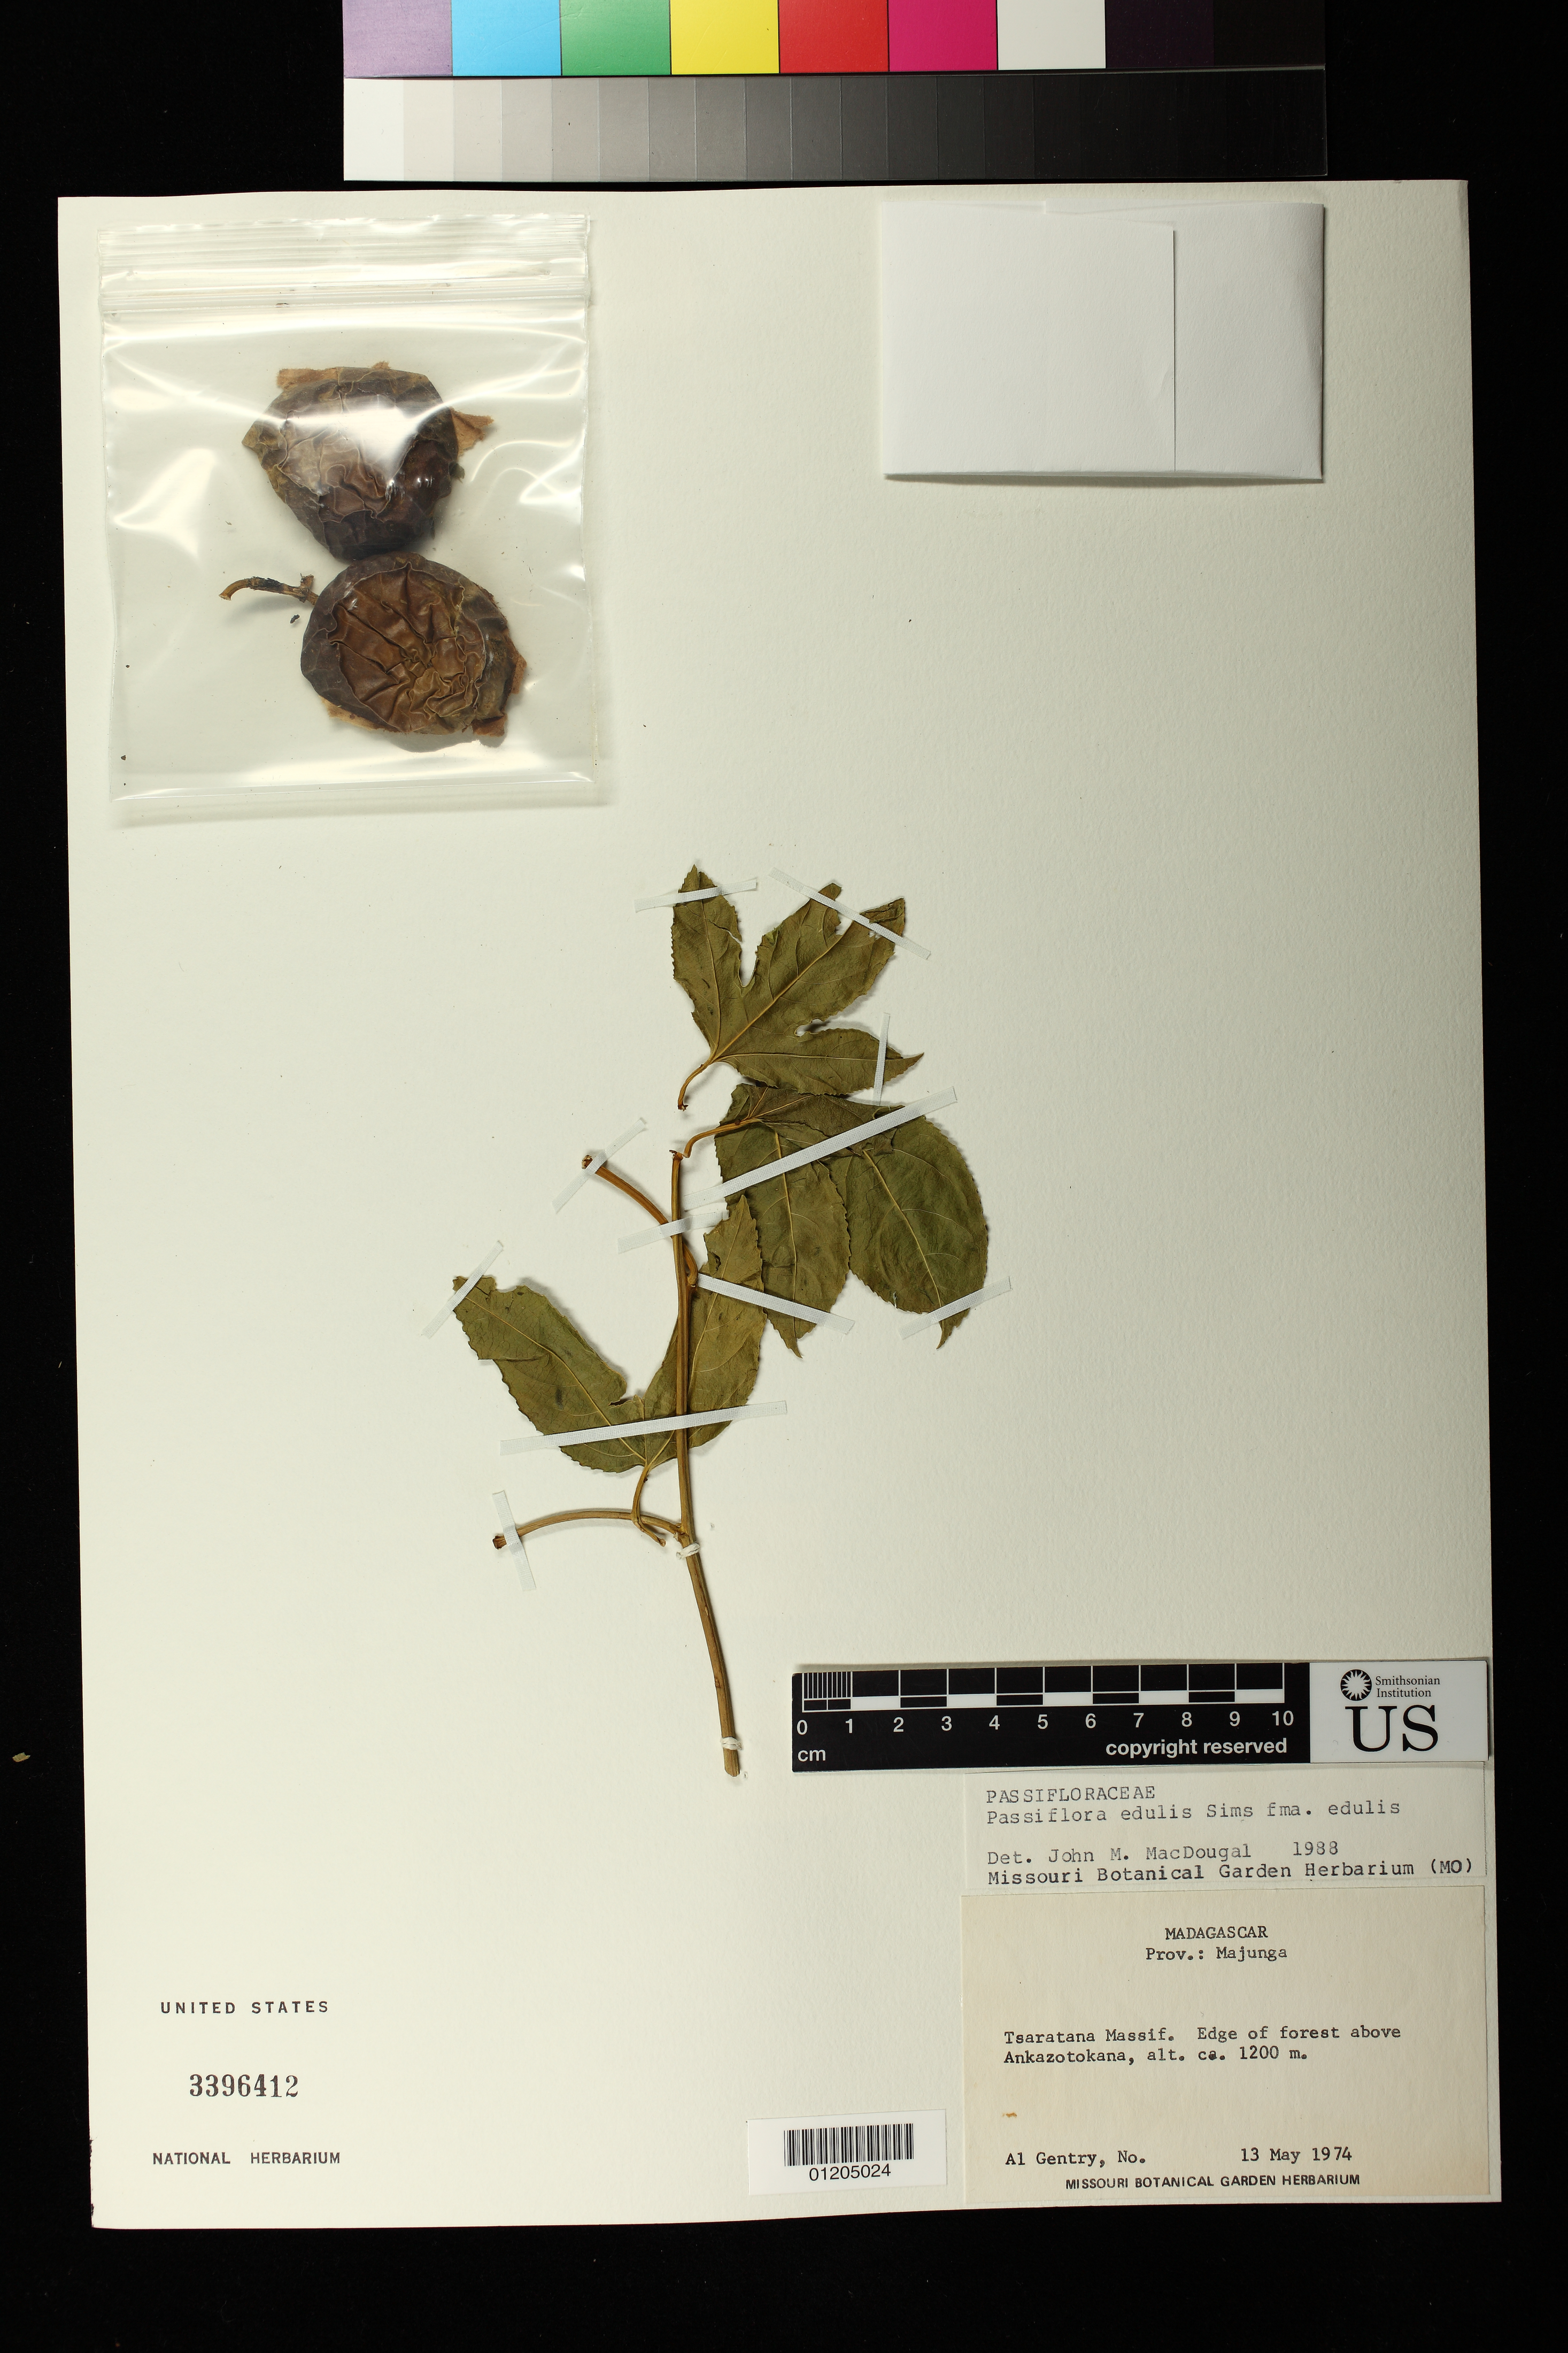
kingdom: Plantae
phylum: Tracheophyta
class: Magnoliopsida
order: Malpighiales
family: Passifloraceae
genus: Passiflora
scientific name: Passiflora edulis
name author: Sims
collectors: A. H. Gentry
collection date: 1974-05-13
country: Madagascar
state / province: Boeny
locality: Tsaratana Massif. Edge of forest above Ankazotokana.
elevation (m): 1200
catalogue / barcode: US 3396412